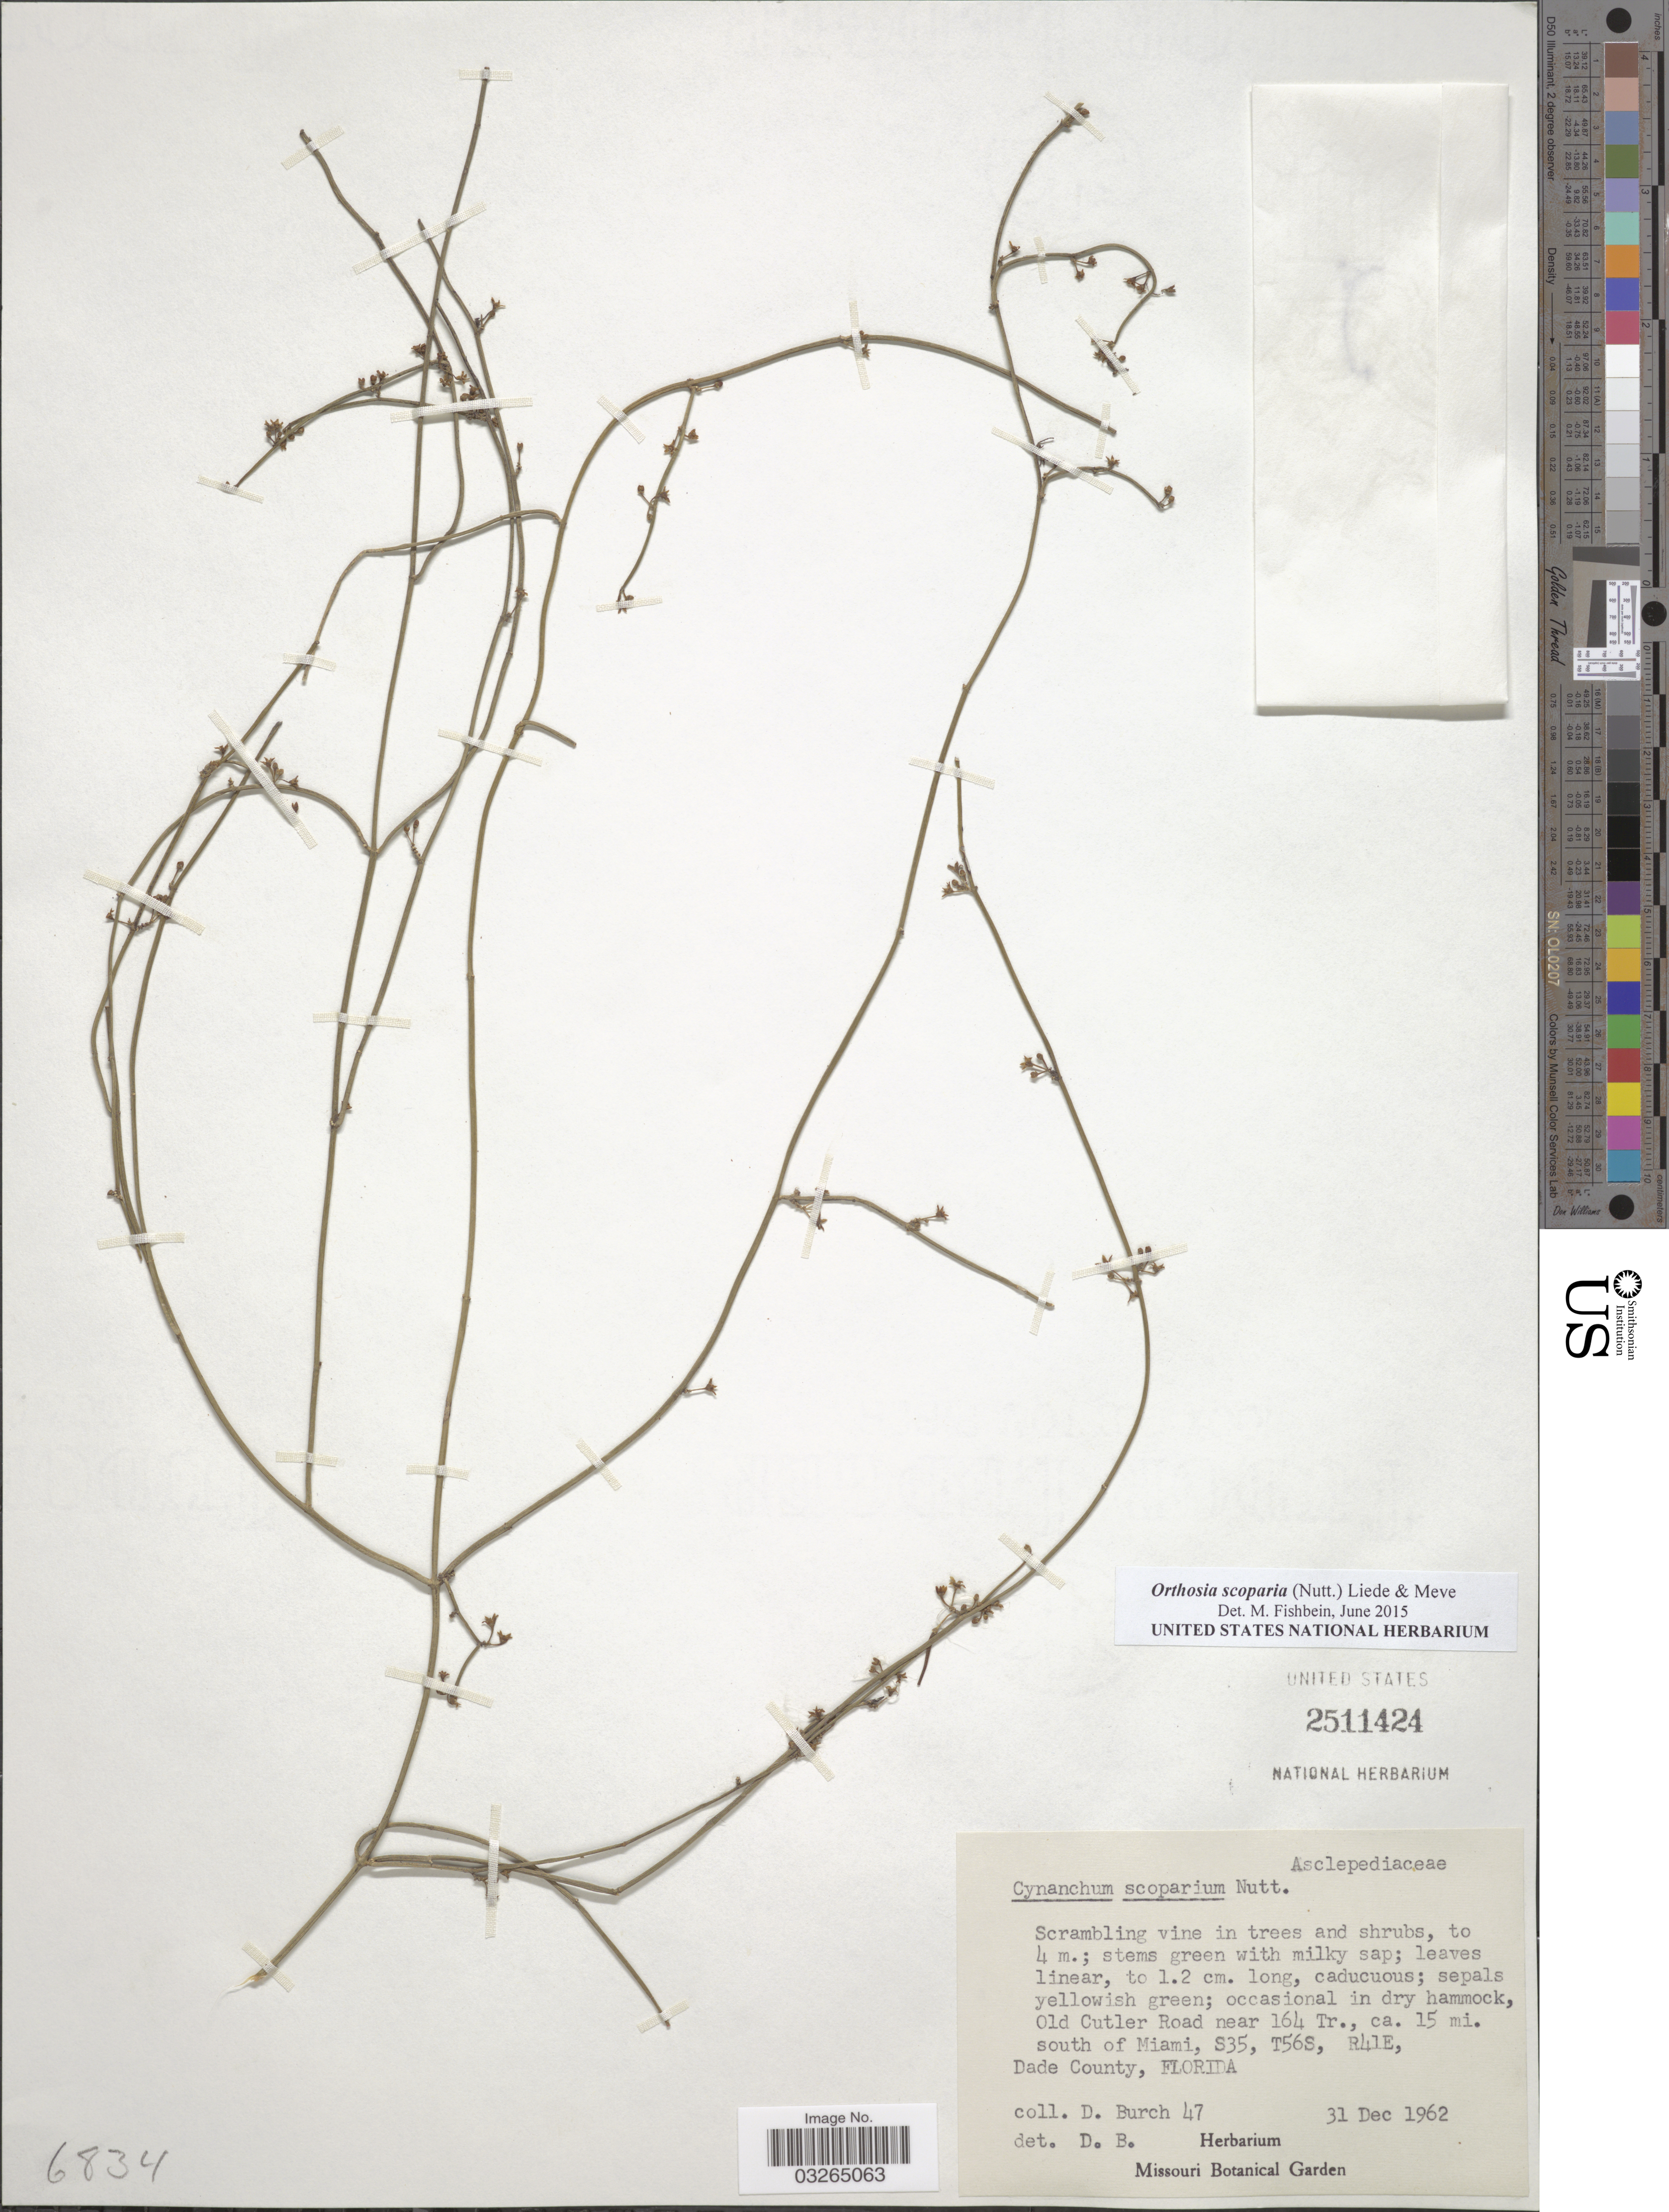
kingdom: Plantae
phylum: Tracheophyta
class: Magnoliopsida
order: Gentianales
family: Apocynaceae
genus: Orthosia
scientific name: Orthosia scoparia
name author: (Nutt.) Liede & Meve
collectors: D. Burch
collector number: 47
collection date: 1962-12-31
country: United States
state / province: Florida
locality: Old Cutler Road near 164 Tr., ca. 15 mi. south of Miami, S35, T56S, R41E, Dade County.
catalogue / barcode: US 2511424